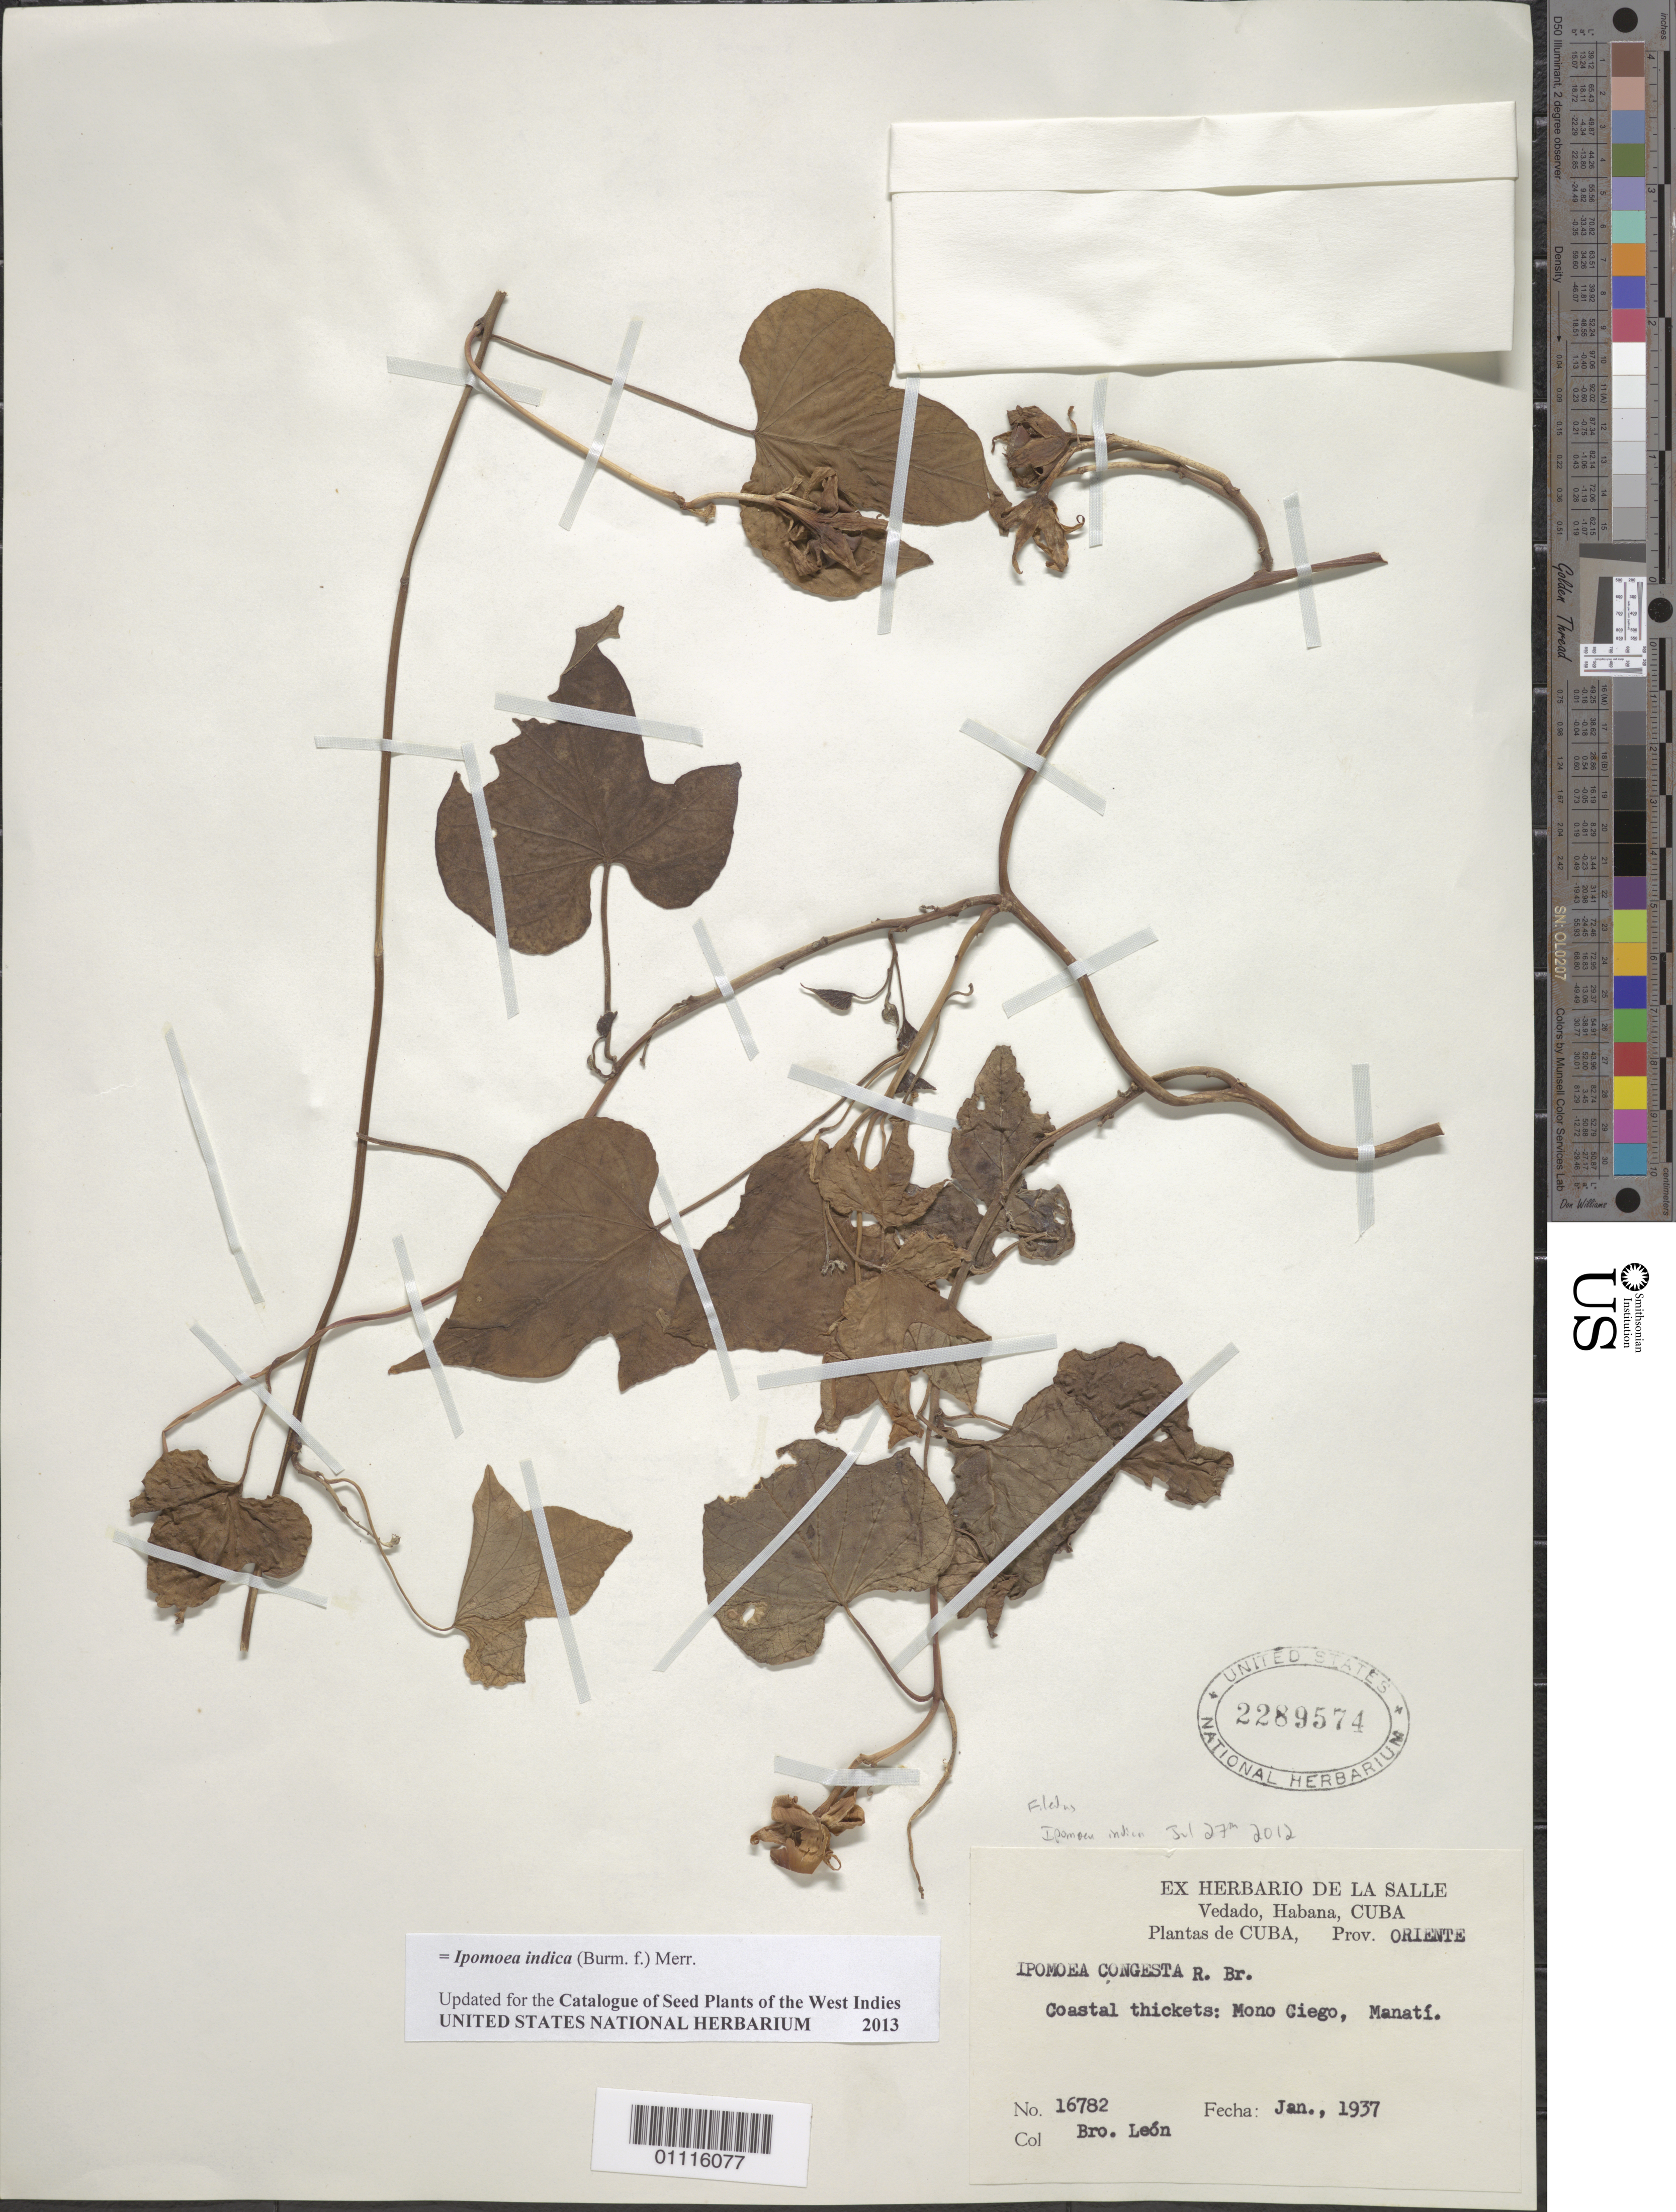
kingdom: Plantae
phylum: Tracheophyta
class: Magnoliopsida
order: Solanales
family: Convolvulaceae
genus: Ipomoea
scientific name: Ipomoea indica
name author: (Burm.) Merr.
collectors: Bro. León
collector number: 16782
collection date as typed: Jan 1937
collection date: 1937-01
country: Cuba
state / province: Las Tunas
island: Cuba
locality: Coastal thickets: Mono Ciego, Manati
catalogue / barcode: US 2289574